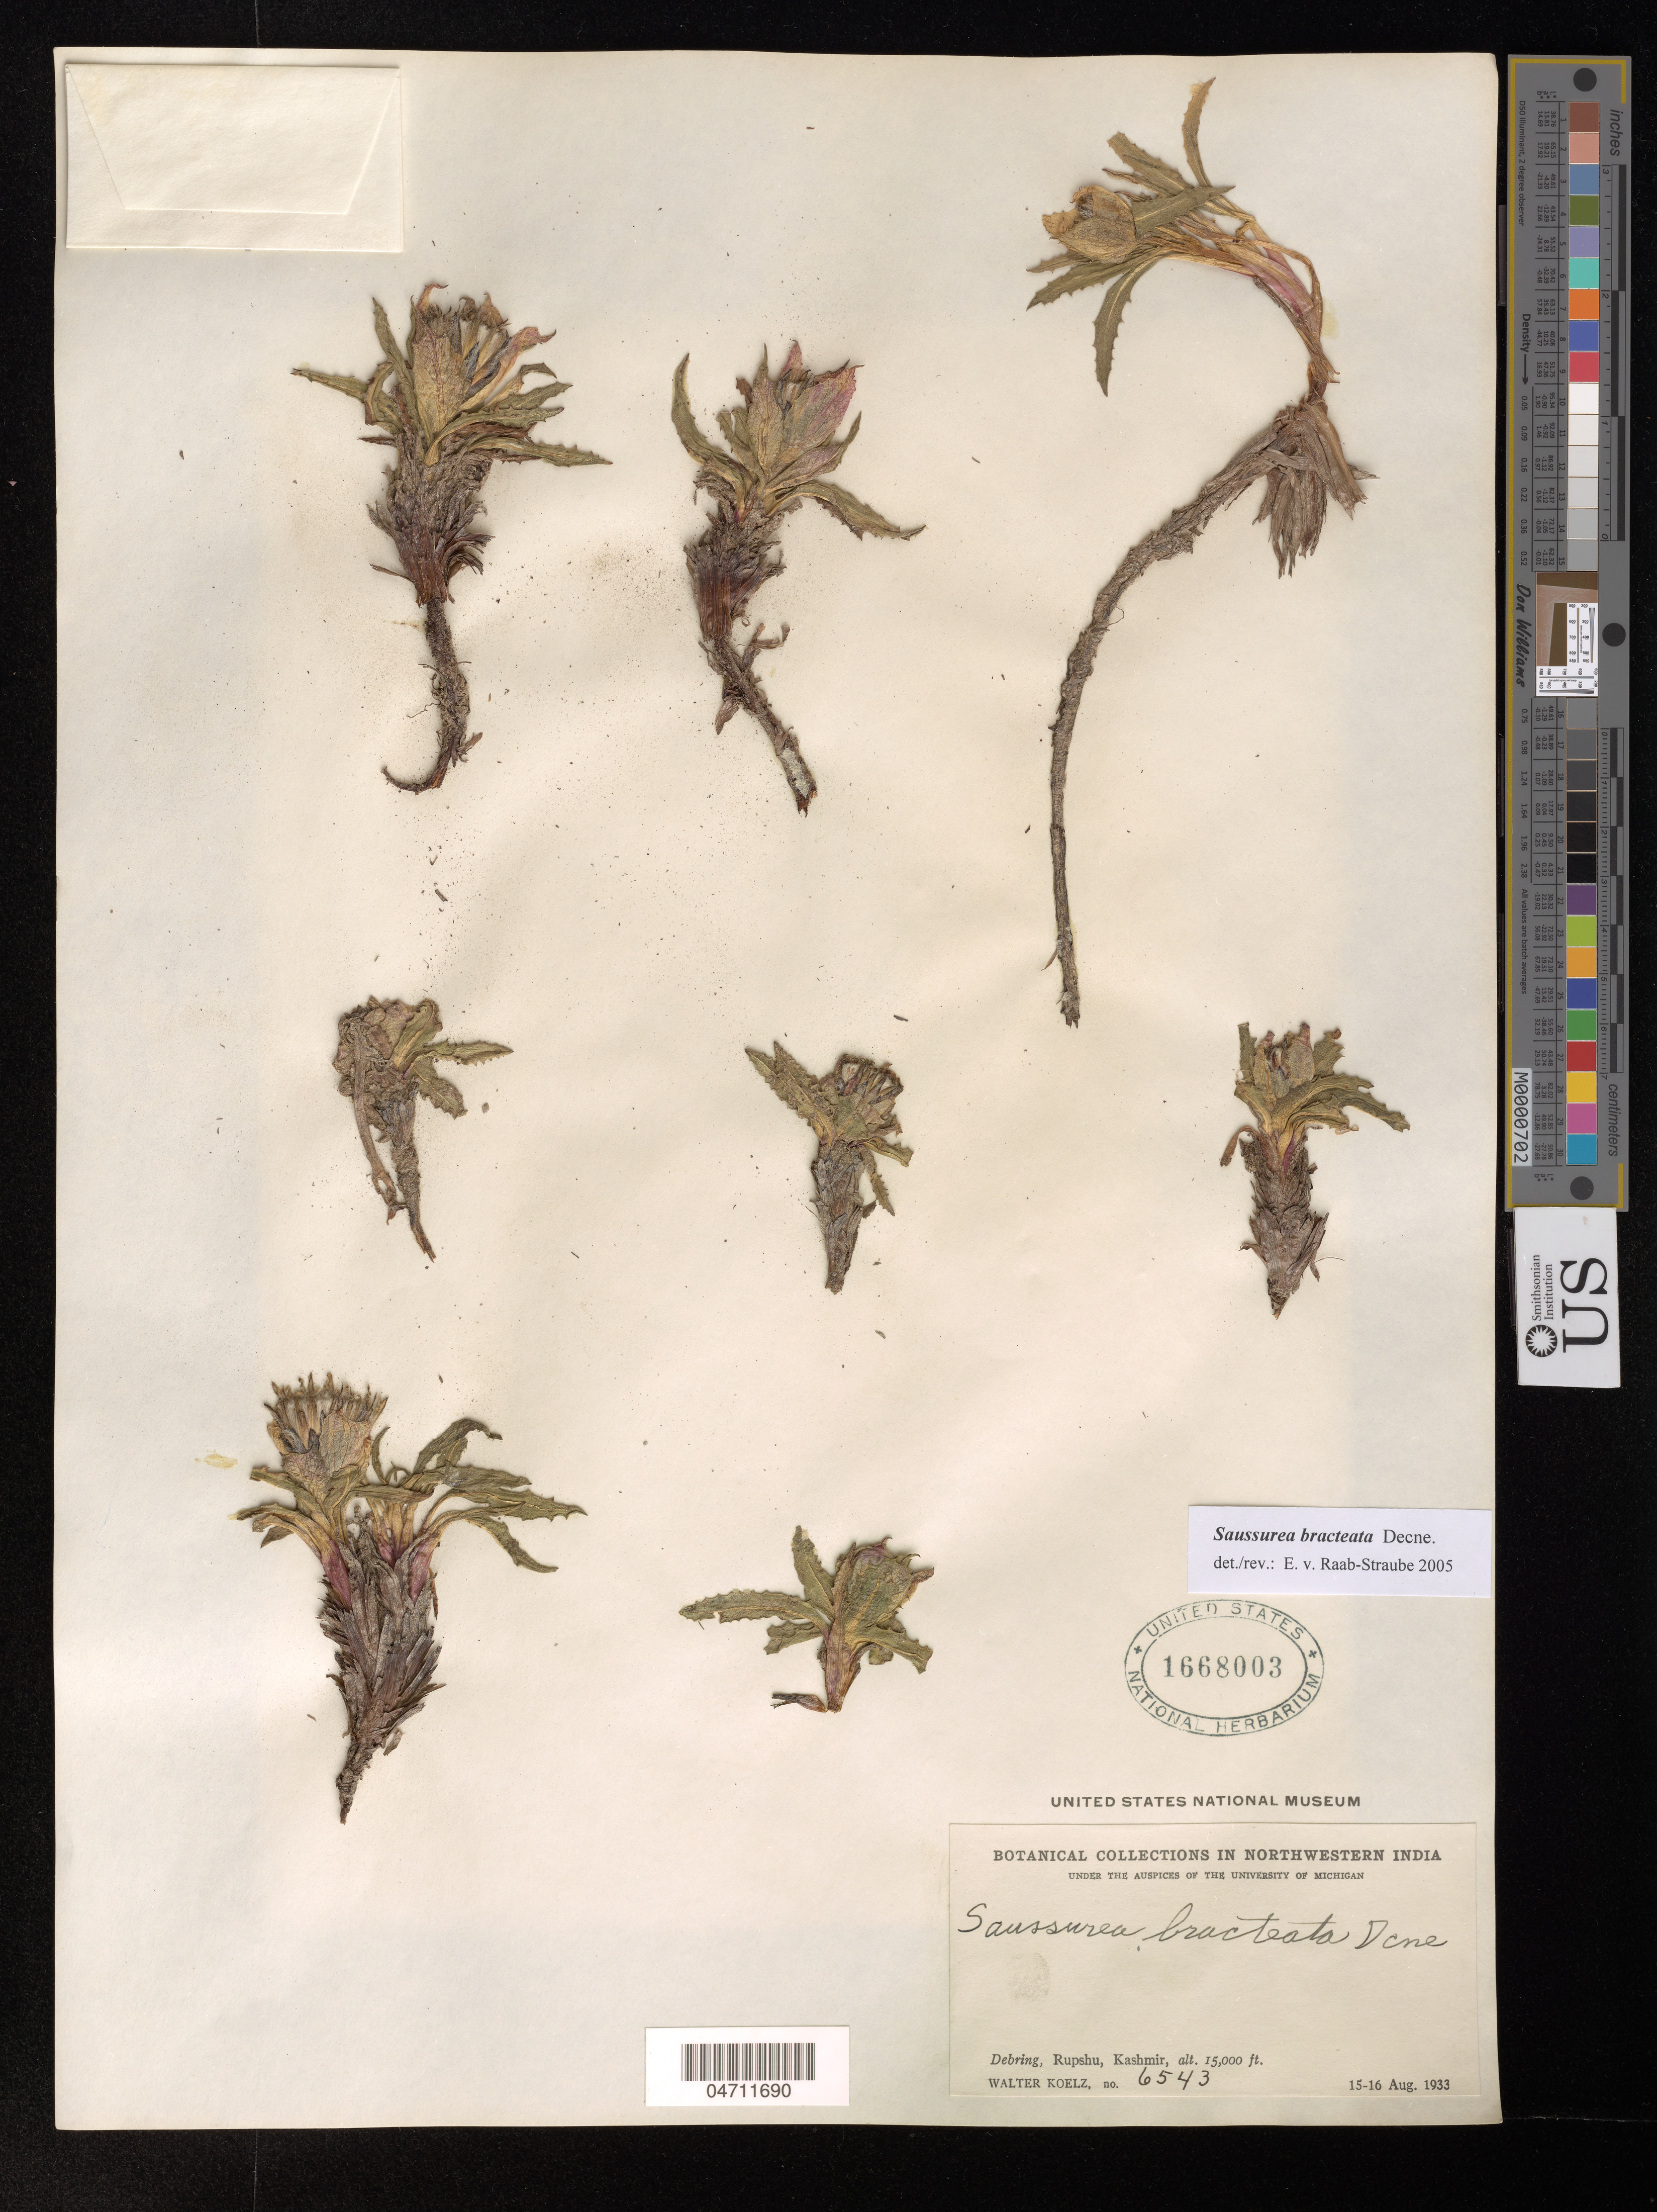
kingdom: Plantae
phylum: Tracheophyta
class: Magnoliopsida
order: Asterales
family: Asteraceae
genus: Saussurea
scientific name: Saussurea bracteata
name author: Decne.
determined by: Raab-Straube, Eckhard von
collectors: W. N. Koelz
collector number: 6543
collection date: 1933-08-15/1933-08-16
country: India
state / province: Jammu and Kashmir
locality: Northwestern India. Debring, Rupshu, Kashmir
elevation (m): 4572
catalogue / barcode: US 1668003